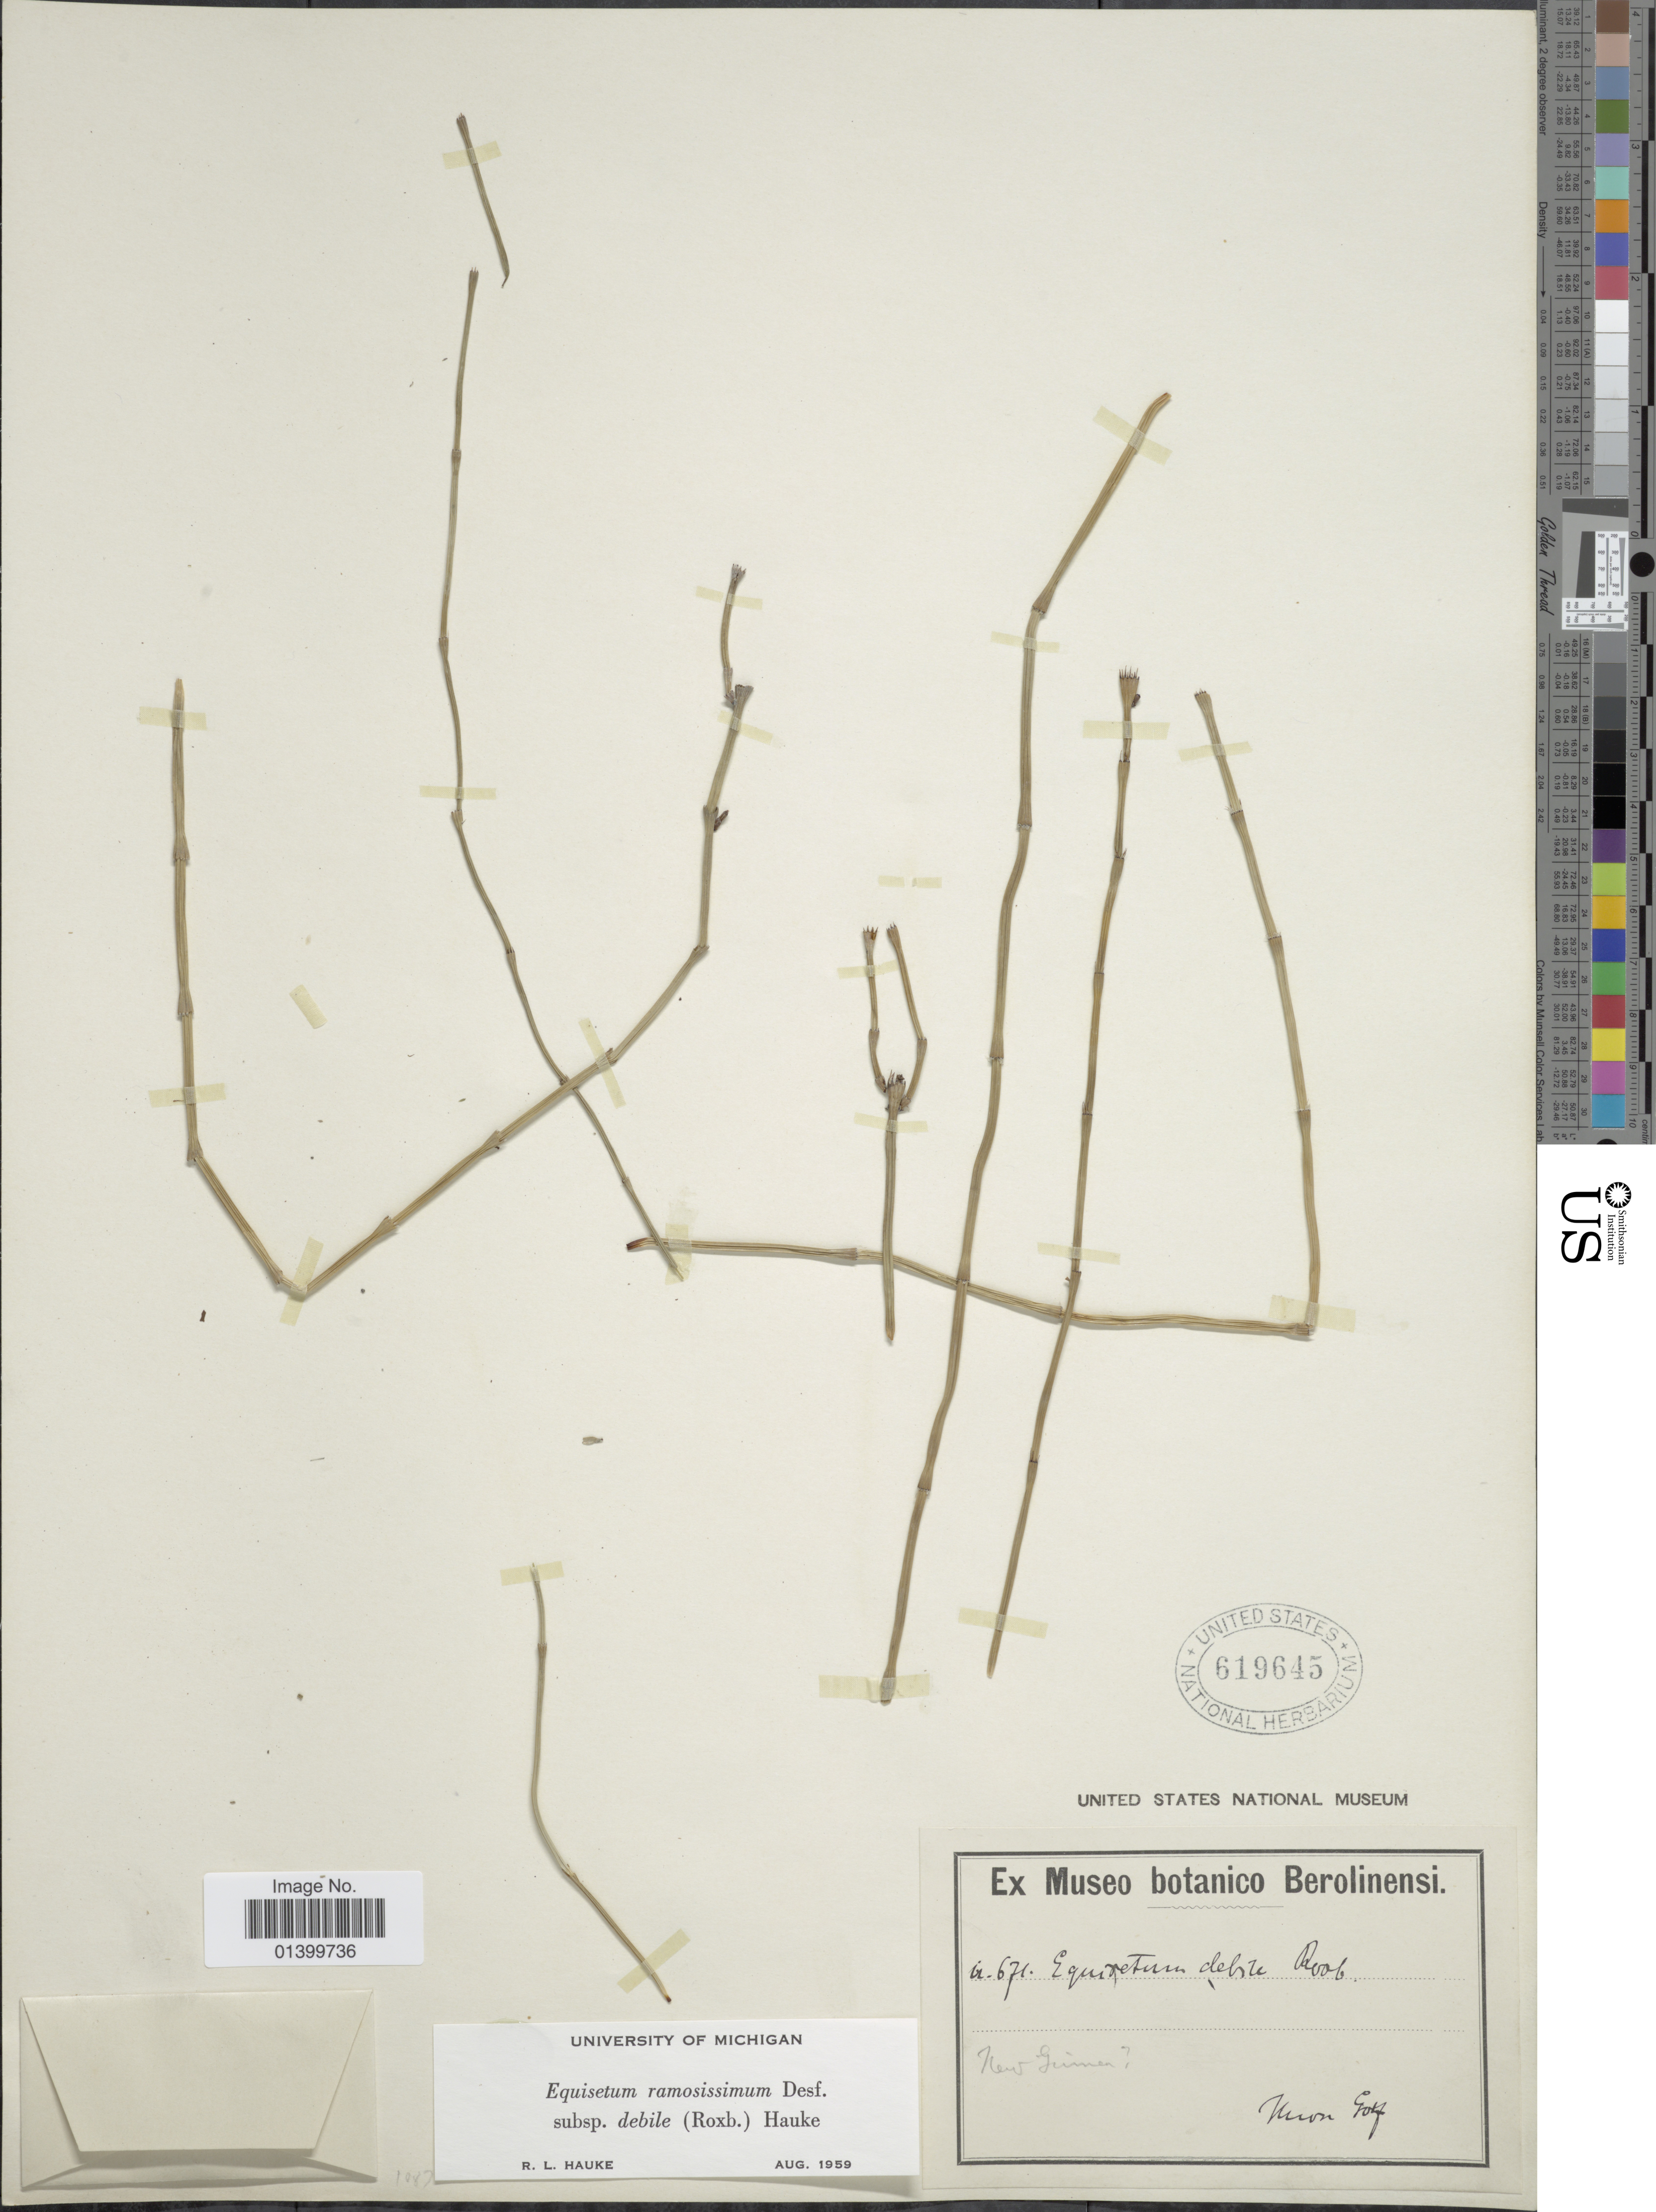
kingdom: Plantae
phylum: Tracheophyta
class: Polypodiopsida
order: Equisetales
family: Equisetaceae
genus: Equisetum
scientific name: Equisetum ramosissimum subsp. debile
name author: (Roxb. ex Vaucher) Hauke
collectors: K. Golf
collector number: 671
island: New Guinea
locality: New Guinea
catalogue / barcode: US 619645